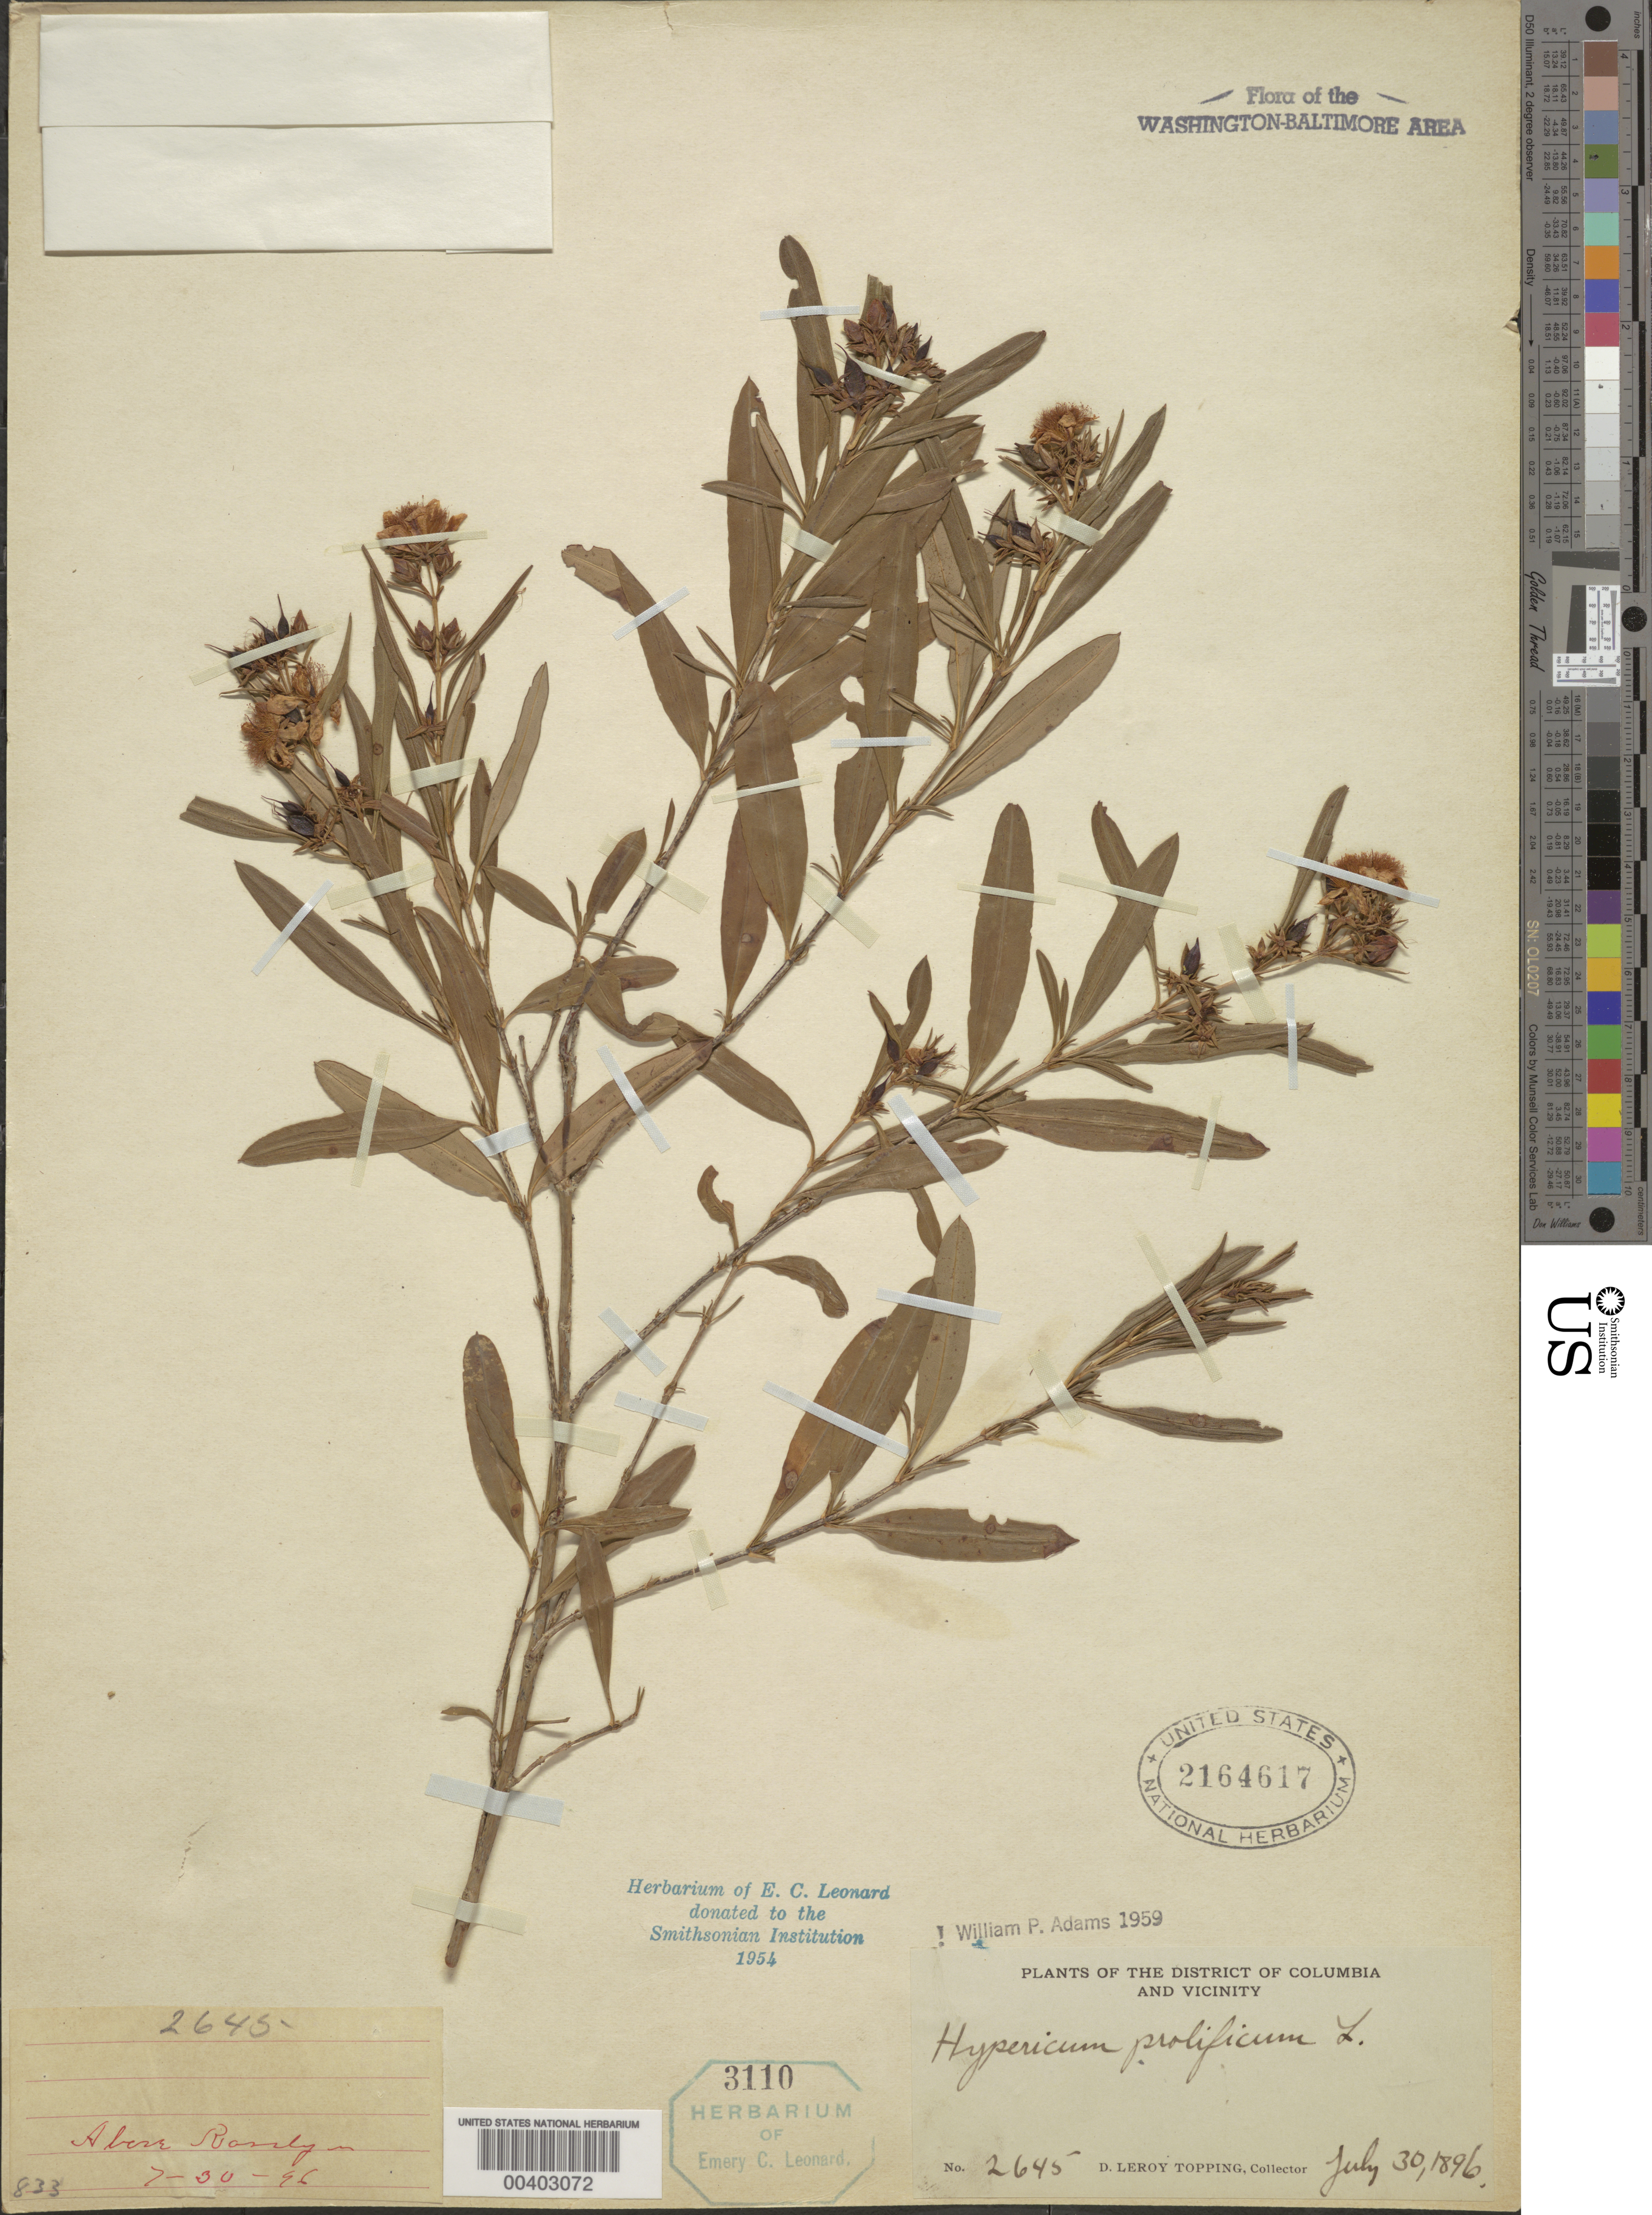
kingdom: Plantae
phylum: Tracheophyta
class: Magnoliopsida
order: Malpighiales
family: Hypericaceae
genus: Hypericum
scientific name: Hypericum prolificum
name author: L.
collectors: D. L. Topping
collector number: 2645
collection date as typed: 30 Jul 1896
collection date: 1896-07-30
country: United States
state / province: Virginia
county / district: Arlington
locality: Above Rosslyn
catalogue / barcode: US 2164617